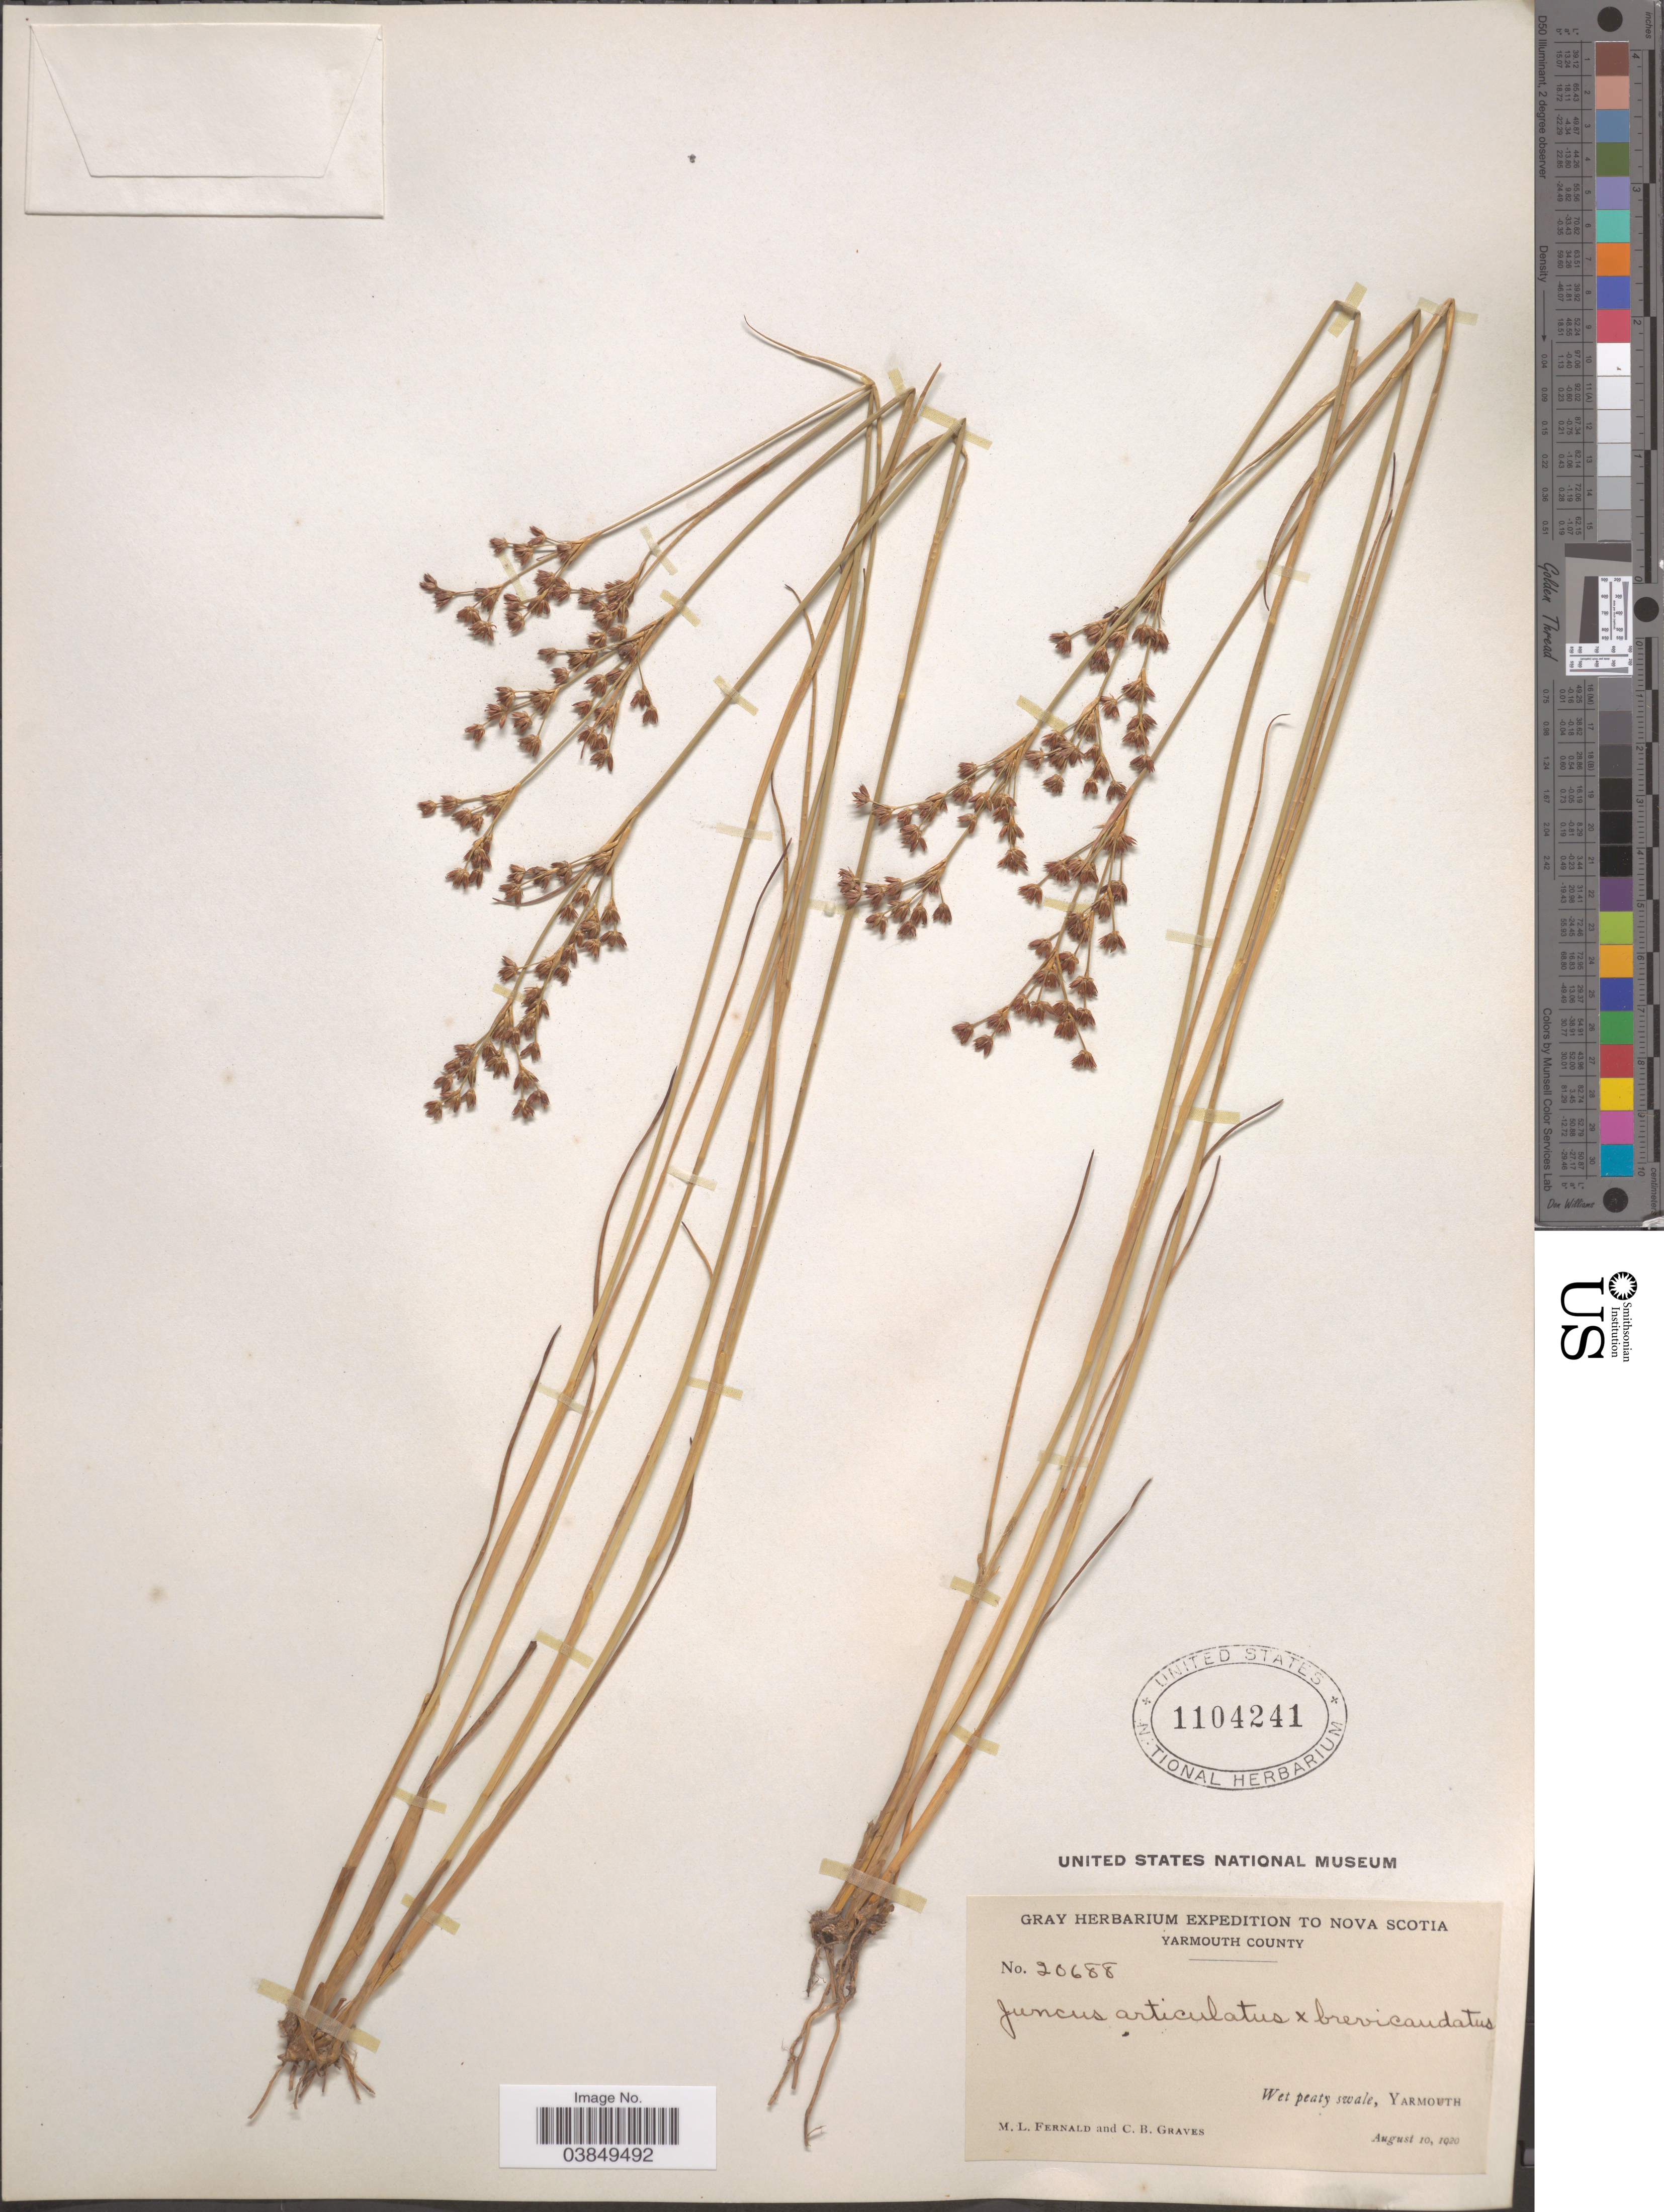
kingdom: Plantae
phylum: Tracheophyta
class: Liliopsida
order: Poales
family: Juncaceae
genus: Juncus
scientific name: Juncus articulatus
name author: L.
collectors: M. L. Fernald & C. Graves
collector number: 20688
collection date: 1920-08-10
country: Canada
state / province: Nova Scotia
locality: Yarmouth County. Yarmouth.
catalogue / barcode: US 1104241